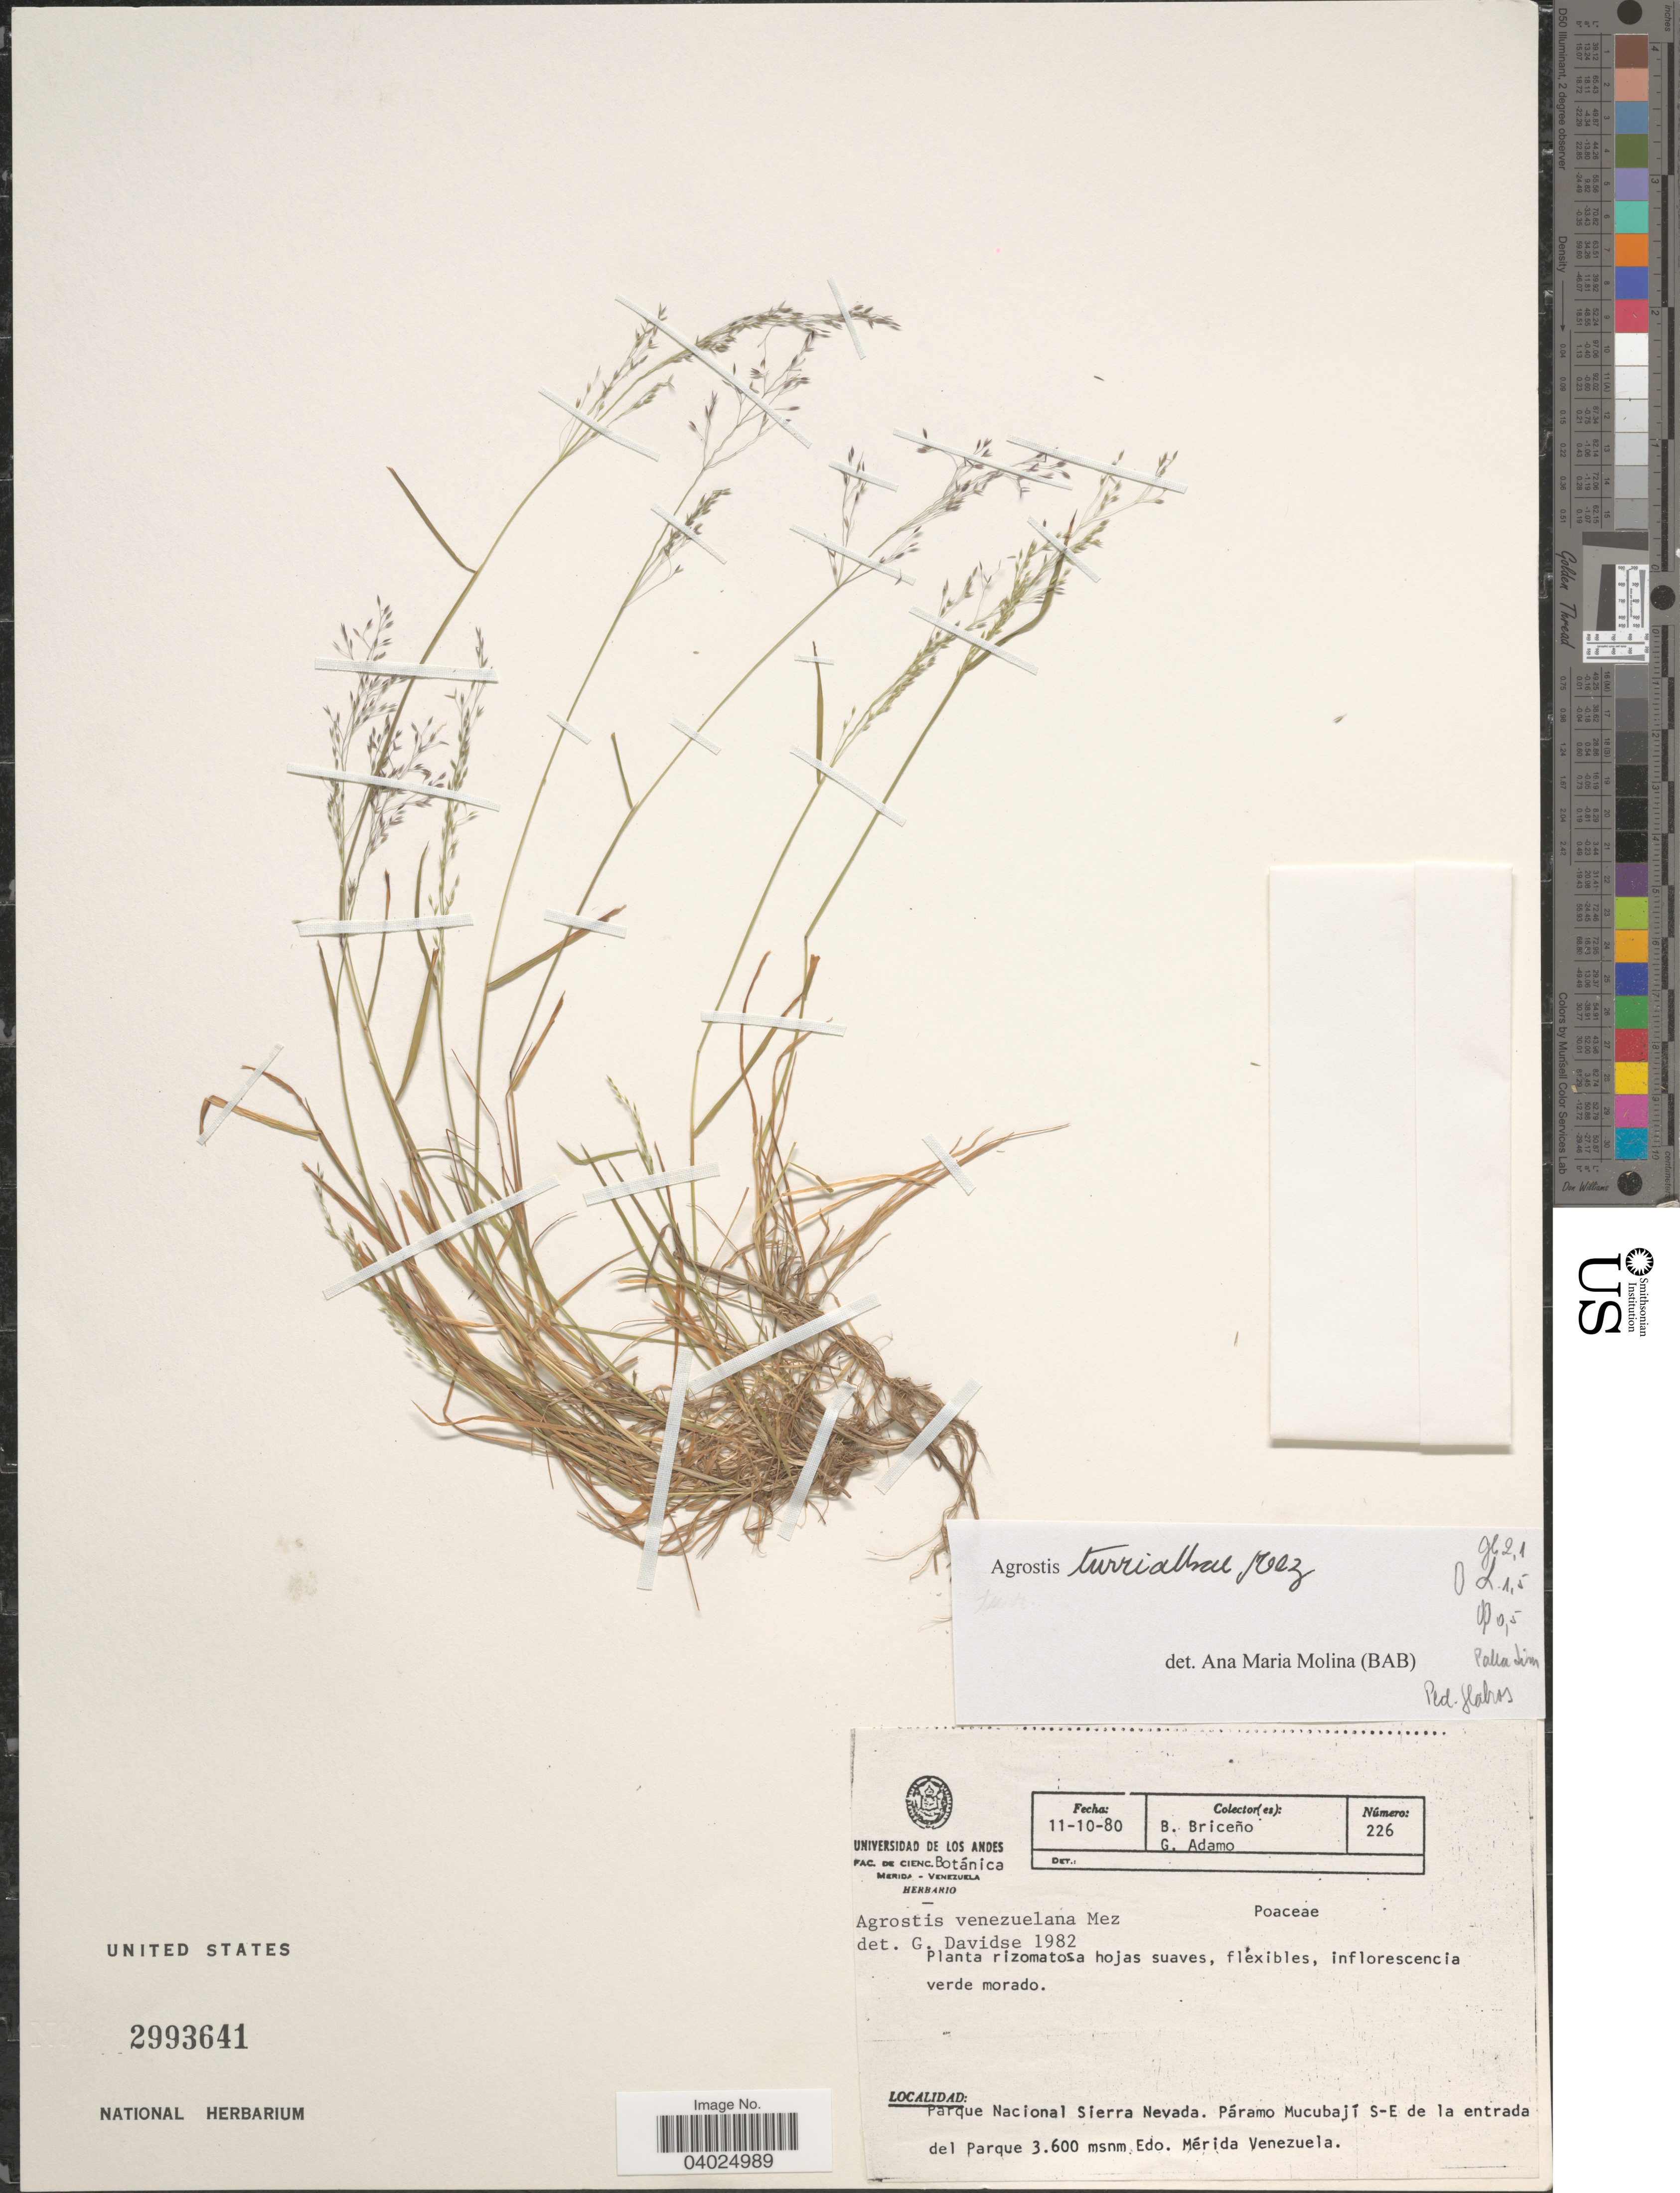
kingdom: Plantae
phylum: Tracheophyta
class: Liliopsida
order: Poales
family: Poaceae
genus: Agrostis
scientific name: Agrostis turrialbae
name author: Mez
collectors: B. Briceño & G. Adamo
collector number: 226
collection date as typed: Transcribed d/m/y: 11/10/80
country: Venezuela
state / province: Merida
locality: Parque Nacional Sierra Nevada. Páramo Mucubají S-E de la entrada del Parque.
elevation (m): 3600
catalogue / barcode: US 2993641